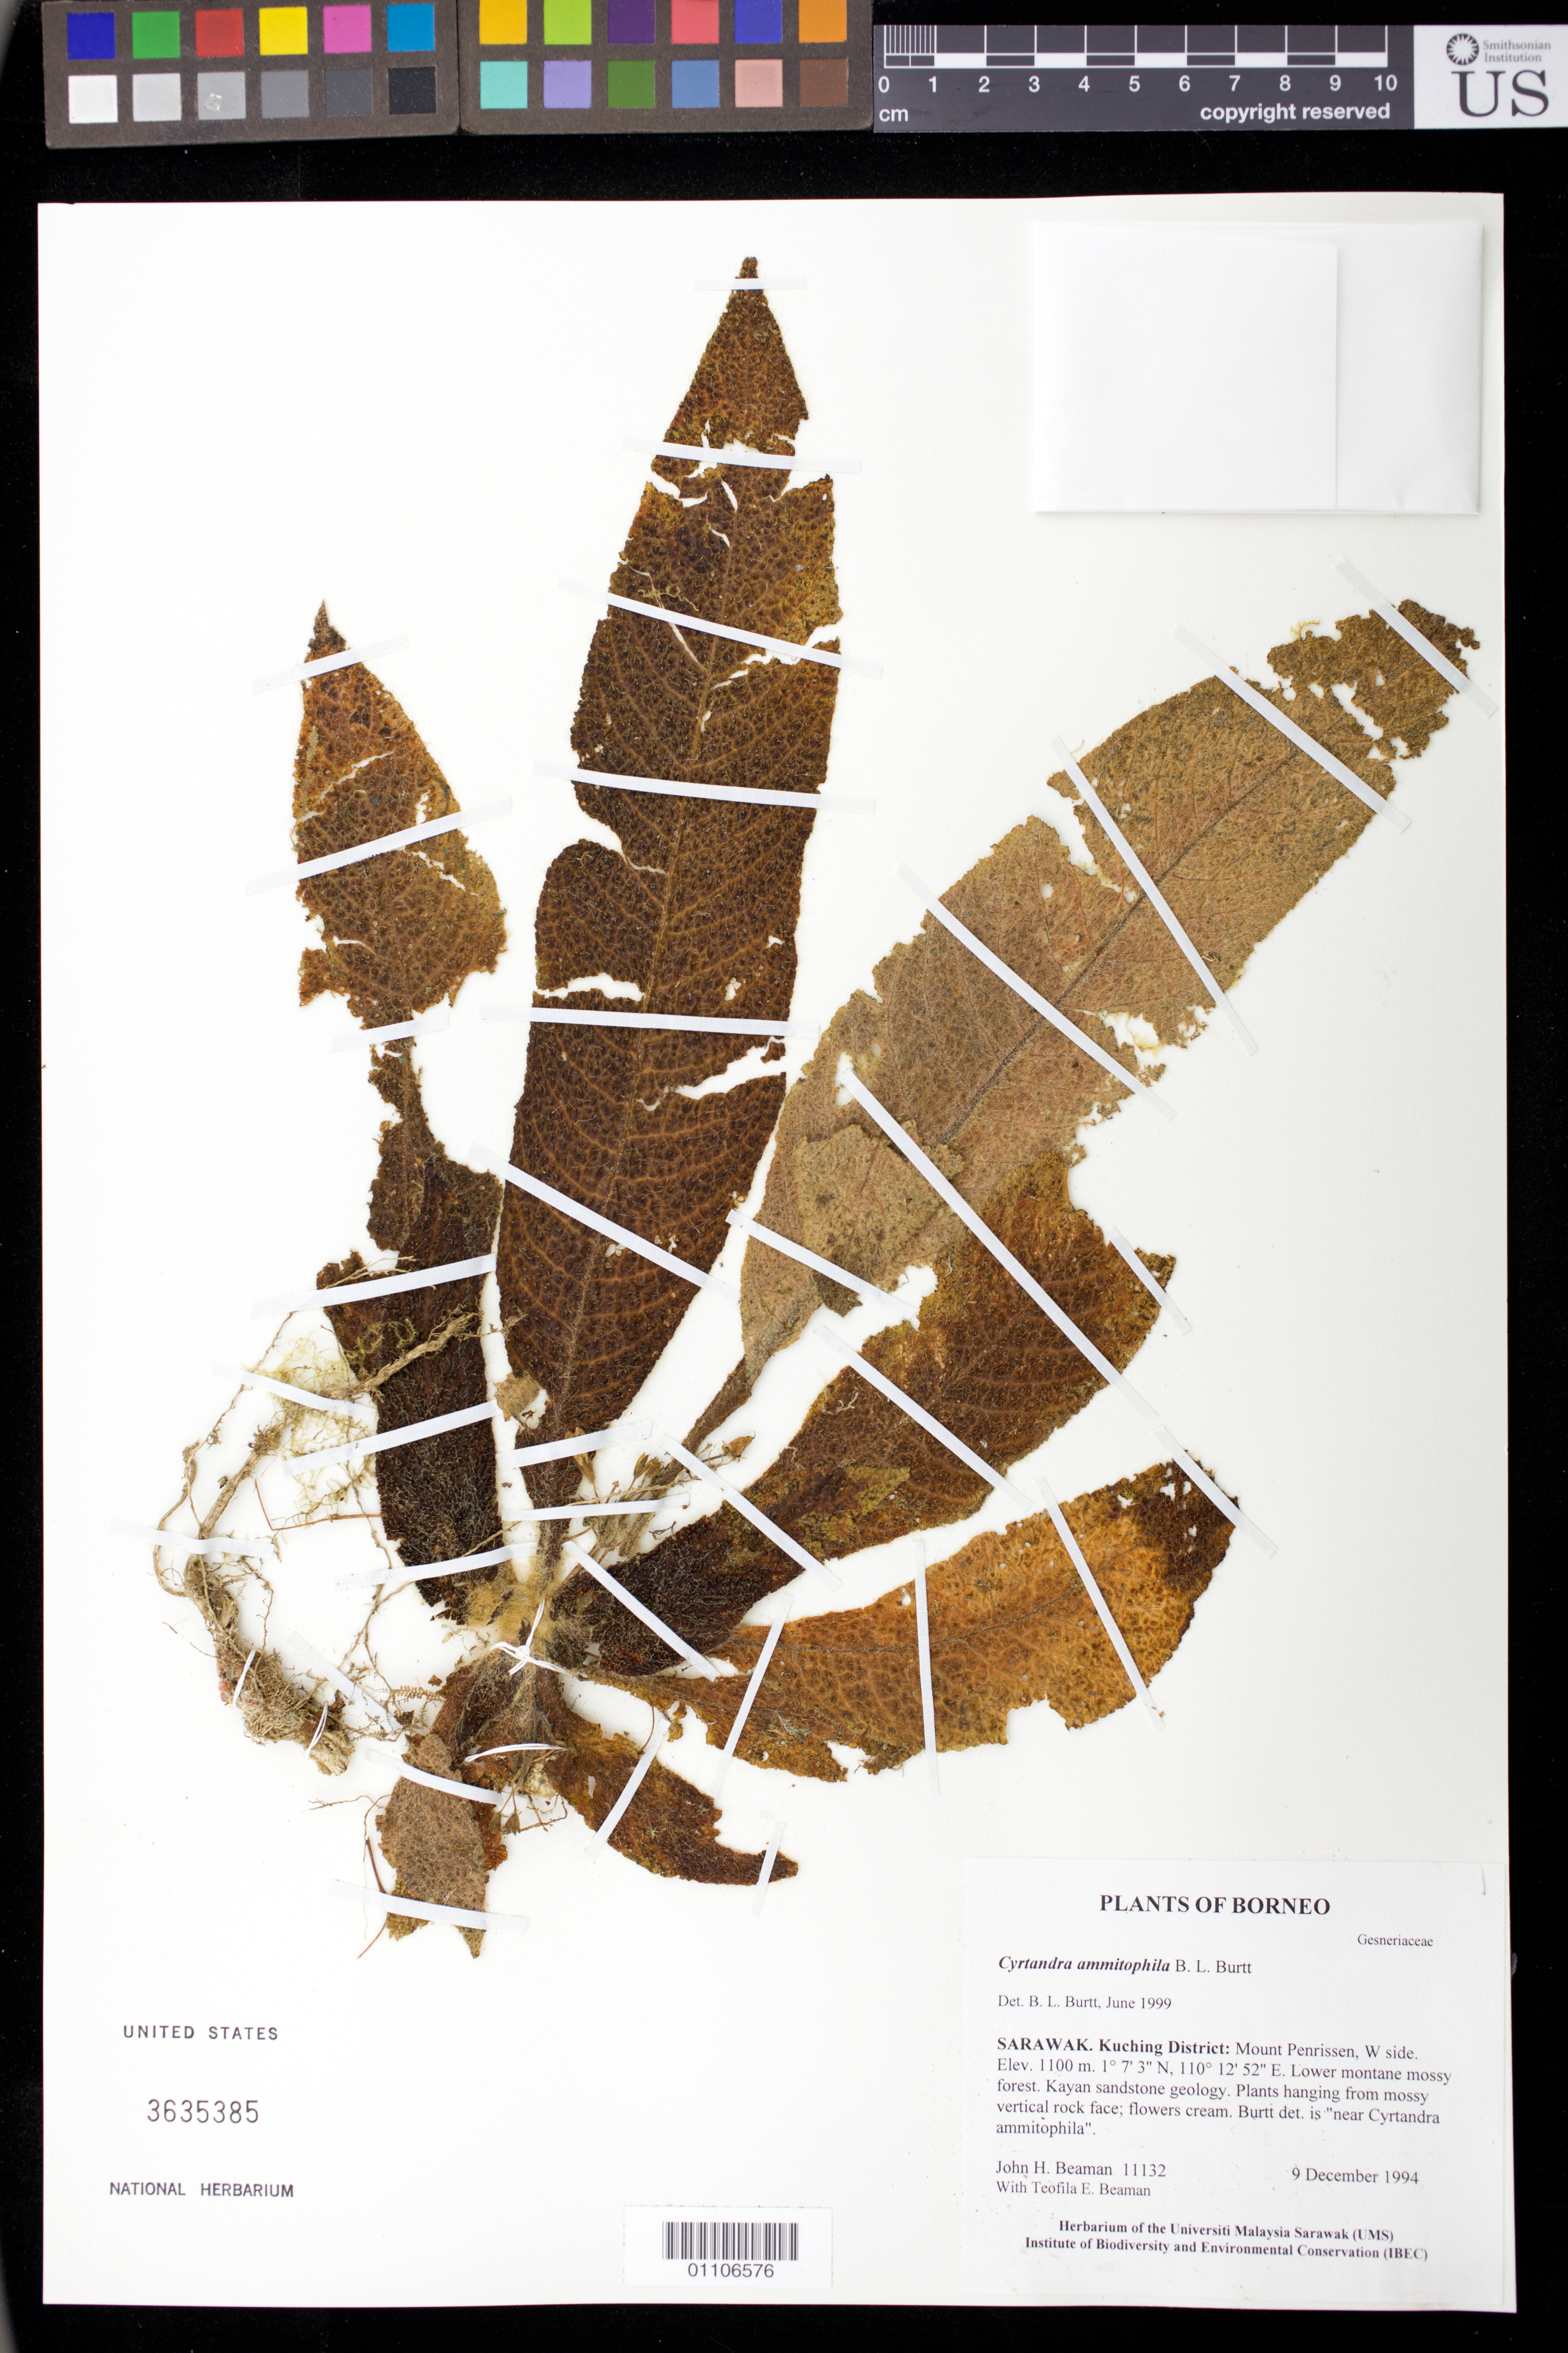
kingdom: Plantae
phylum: Tracheophyta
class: Magnoliopsida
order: Lamiales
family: Gesneriaceae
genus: Cyrtandra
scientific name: Cyrtandra ammitophila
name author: B.L. Burtt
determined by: Burtt, B. L.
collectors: J. H. Beaman & T. E. Beaman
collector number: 11132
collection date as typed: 09 Dec 1994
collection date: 1994-12-09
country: Malaysia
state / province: Sarawak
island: Borneo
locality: Kuching District: Mount Penrissen, W side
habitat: Lower montane mossy forest, Kayan sandstone geology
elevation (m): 1100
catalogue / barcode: US 3635385